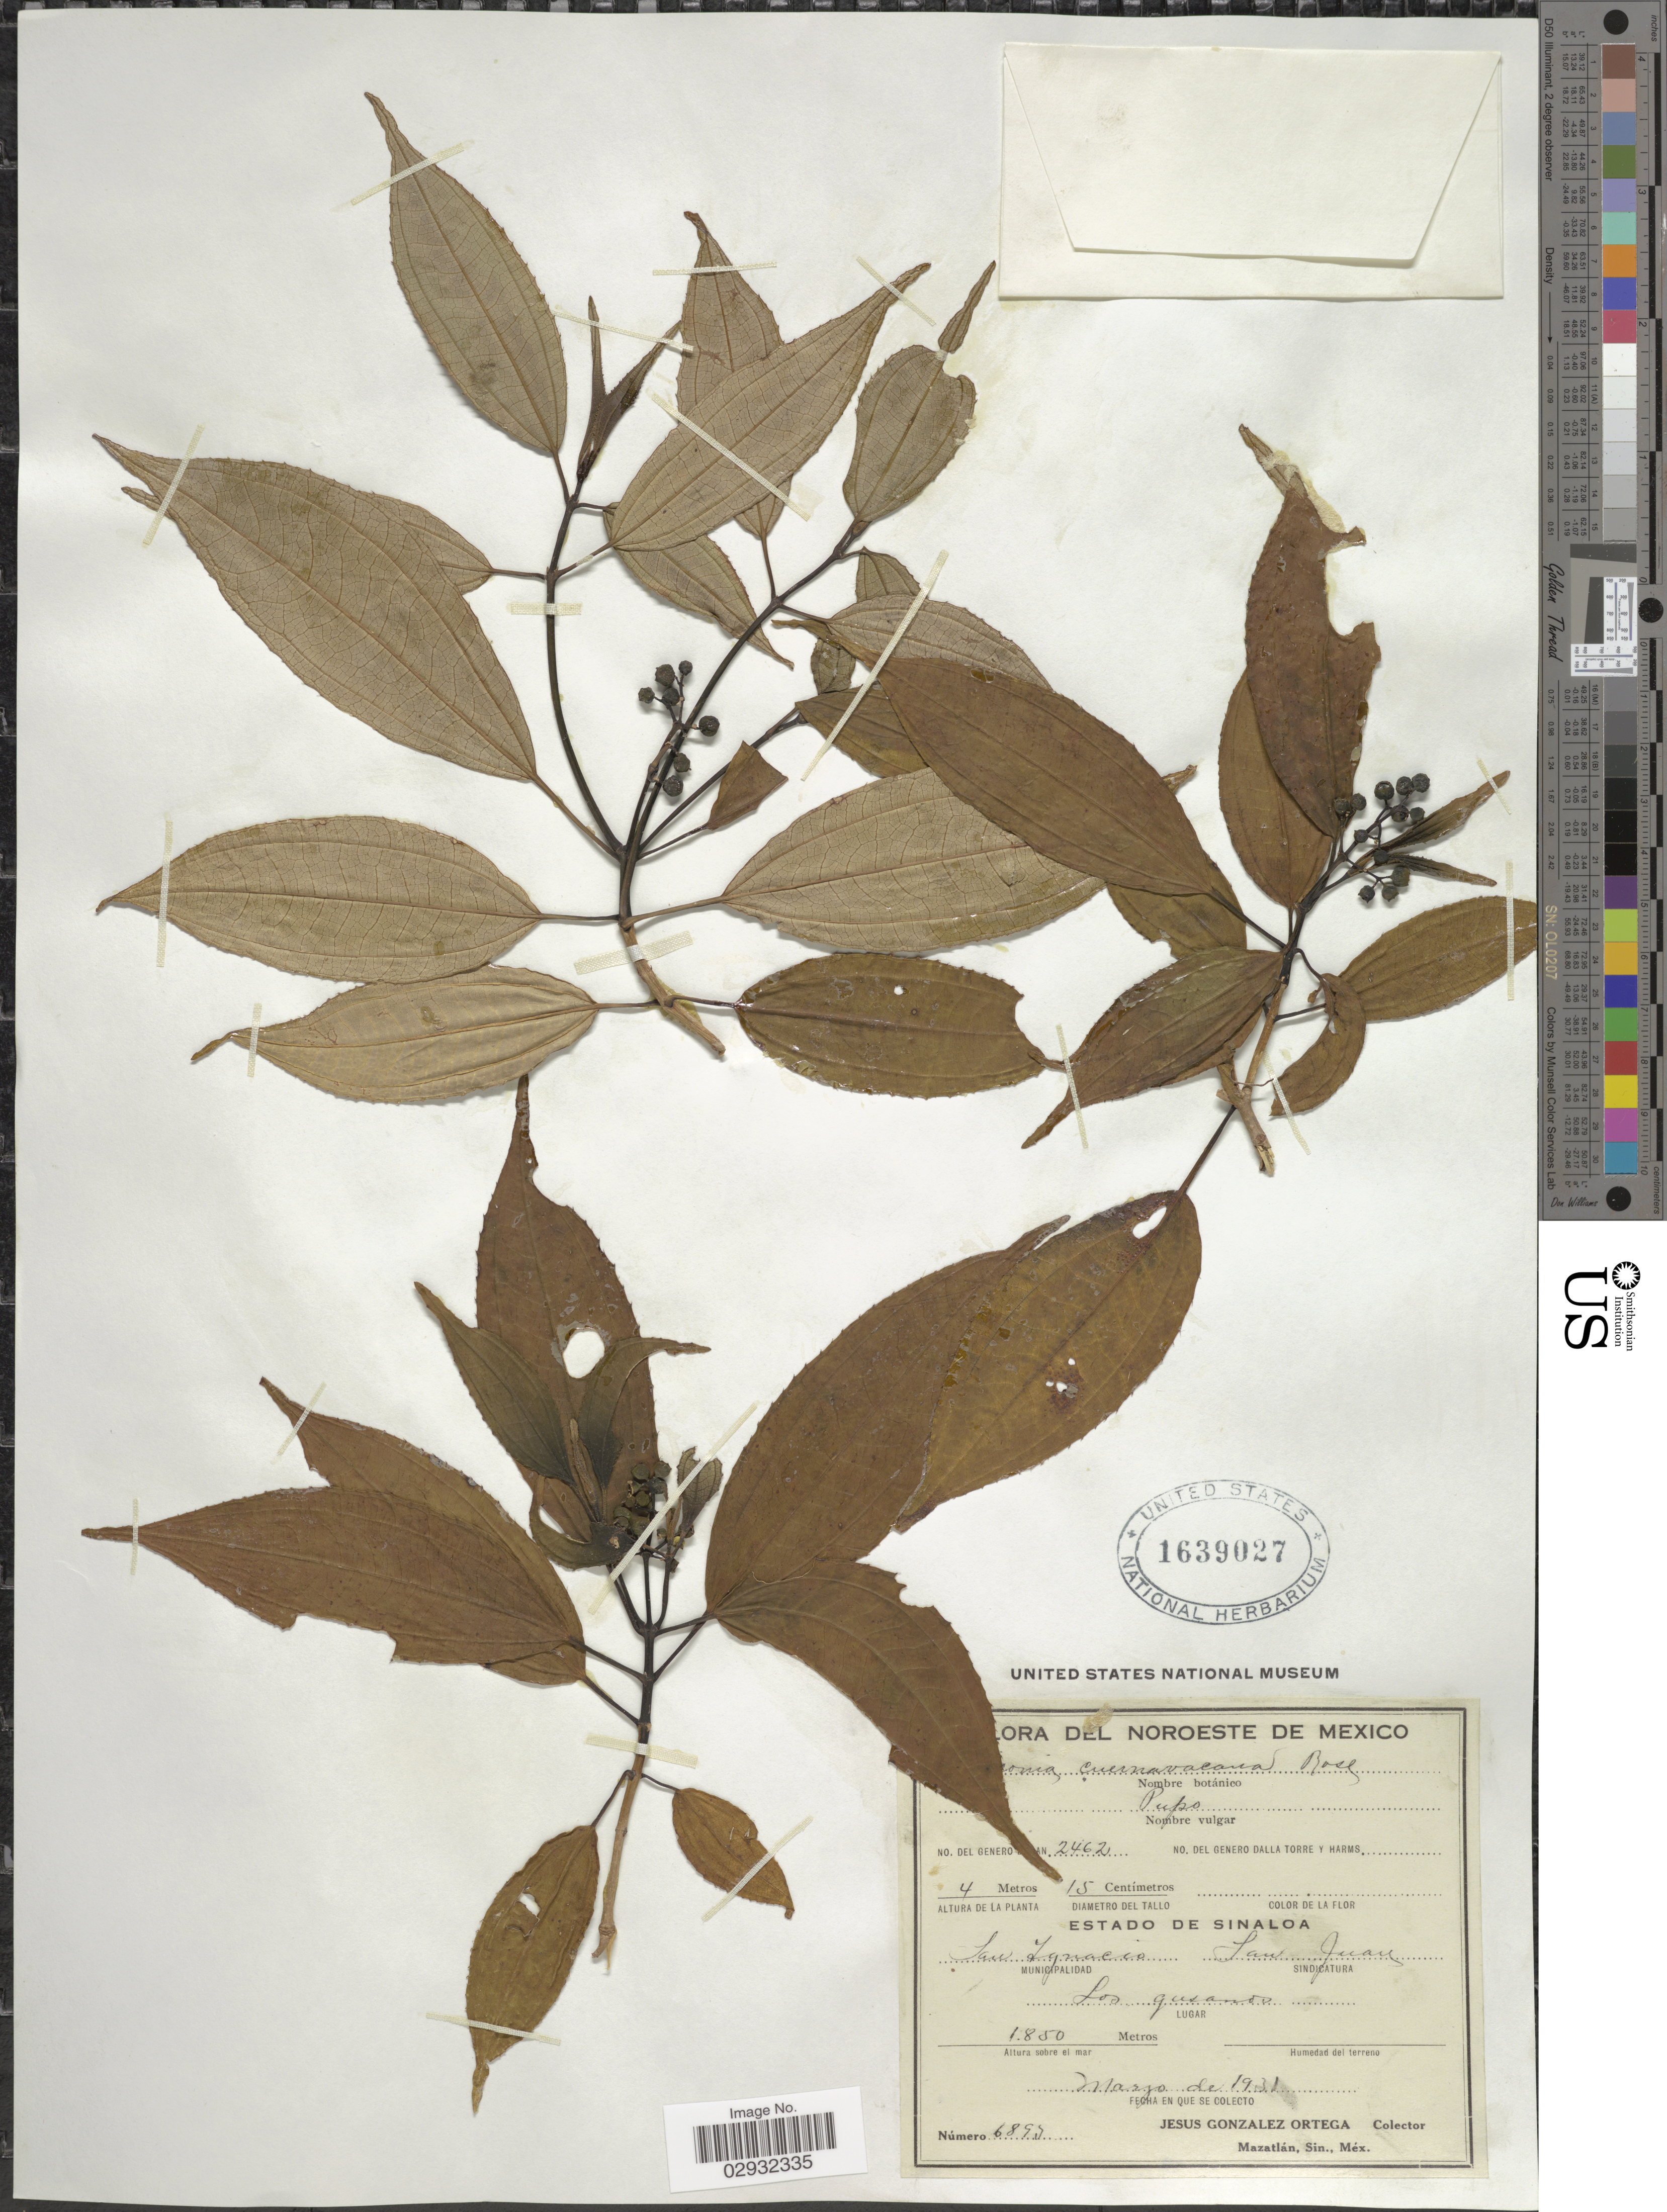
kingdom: Plantae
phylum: Tracheophyta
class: Magnoliopsida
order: Myrtales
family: Melastomataceae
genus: Miconia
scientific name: Miconia cuernavacana Rose, ined.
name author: Rose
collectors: J. Ortega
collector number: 6893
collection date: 1931-03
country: Mexico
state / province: Sinaloa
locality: Municipalidad San Ignacio. Sindicatura San Juan. Los gusanos.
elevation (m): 1850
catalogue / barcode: US 1639027